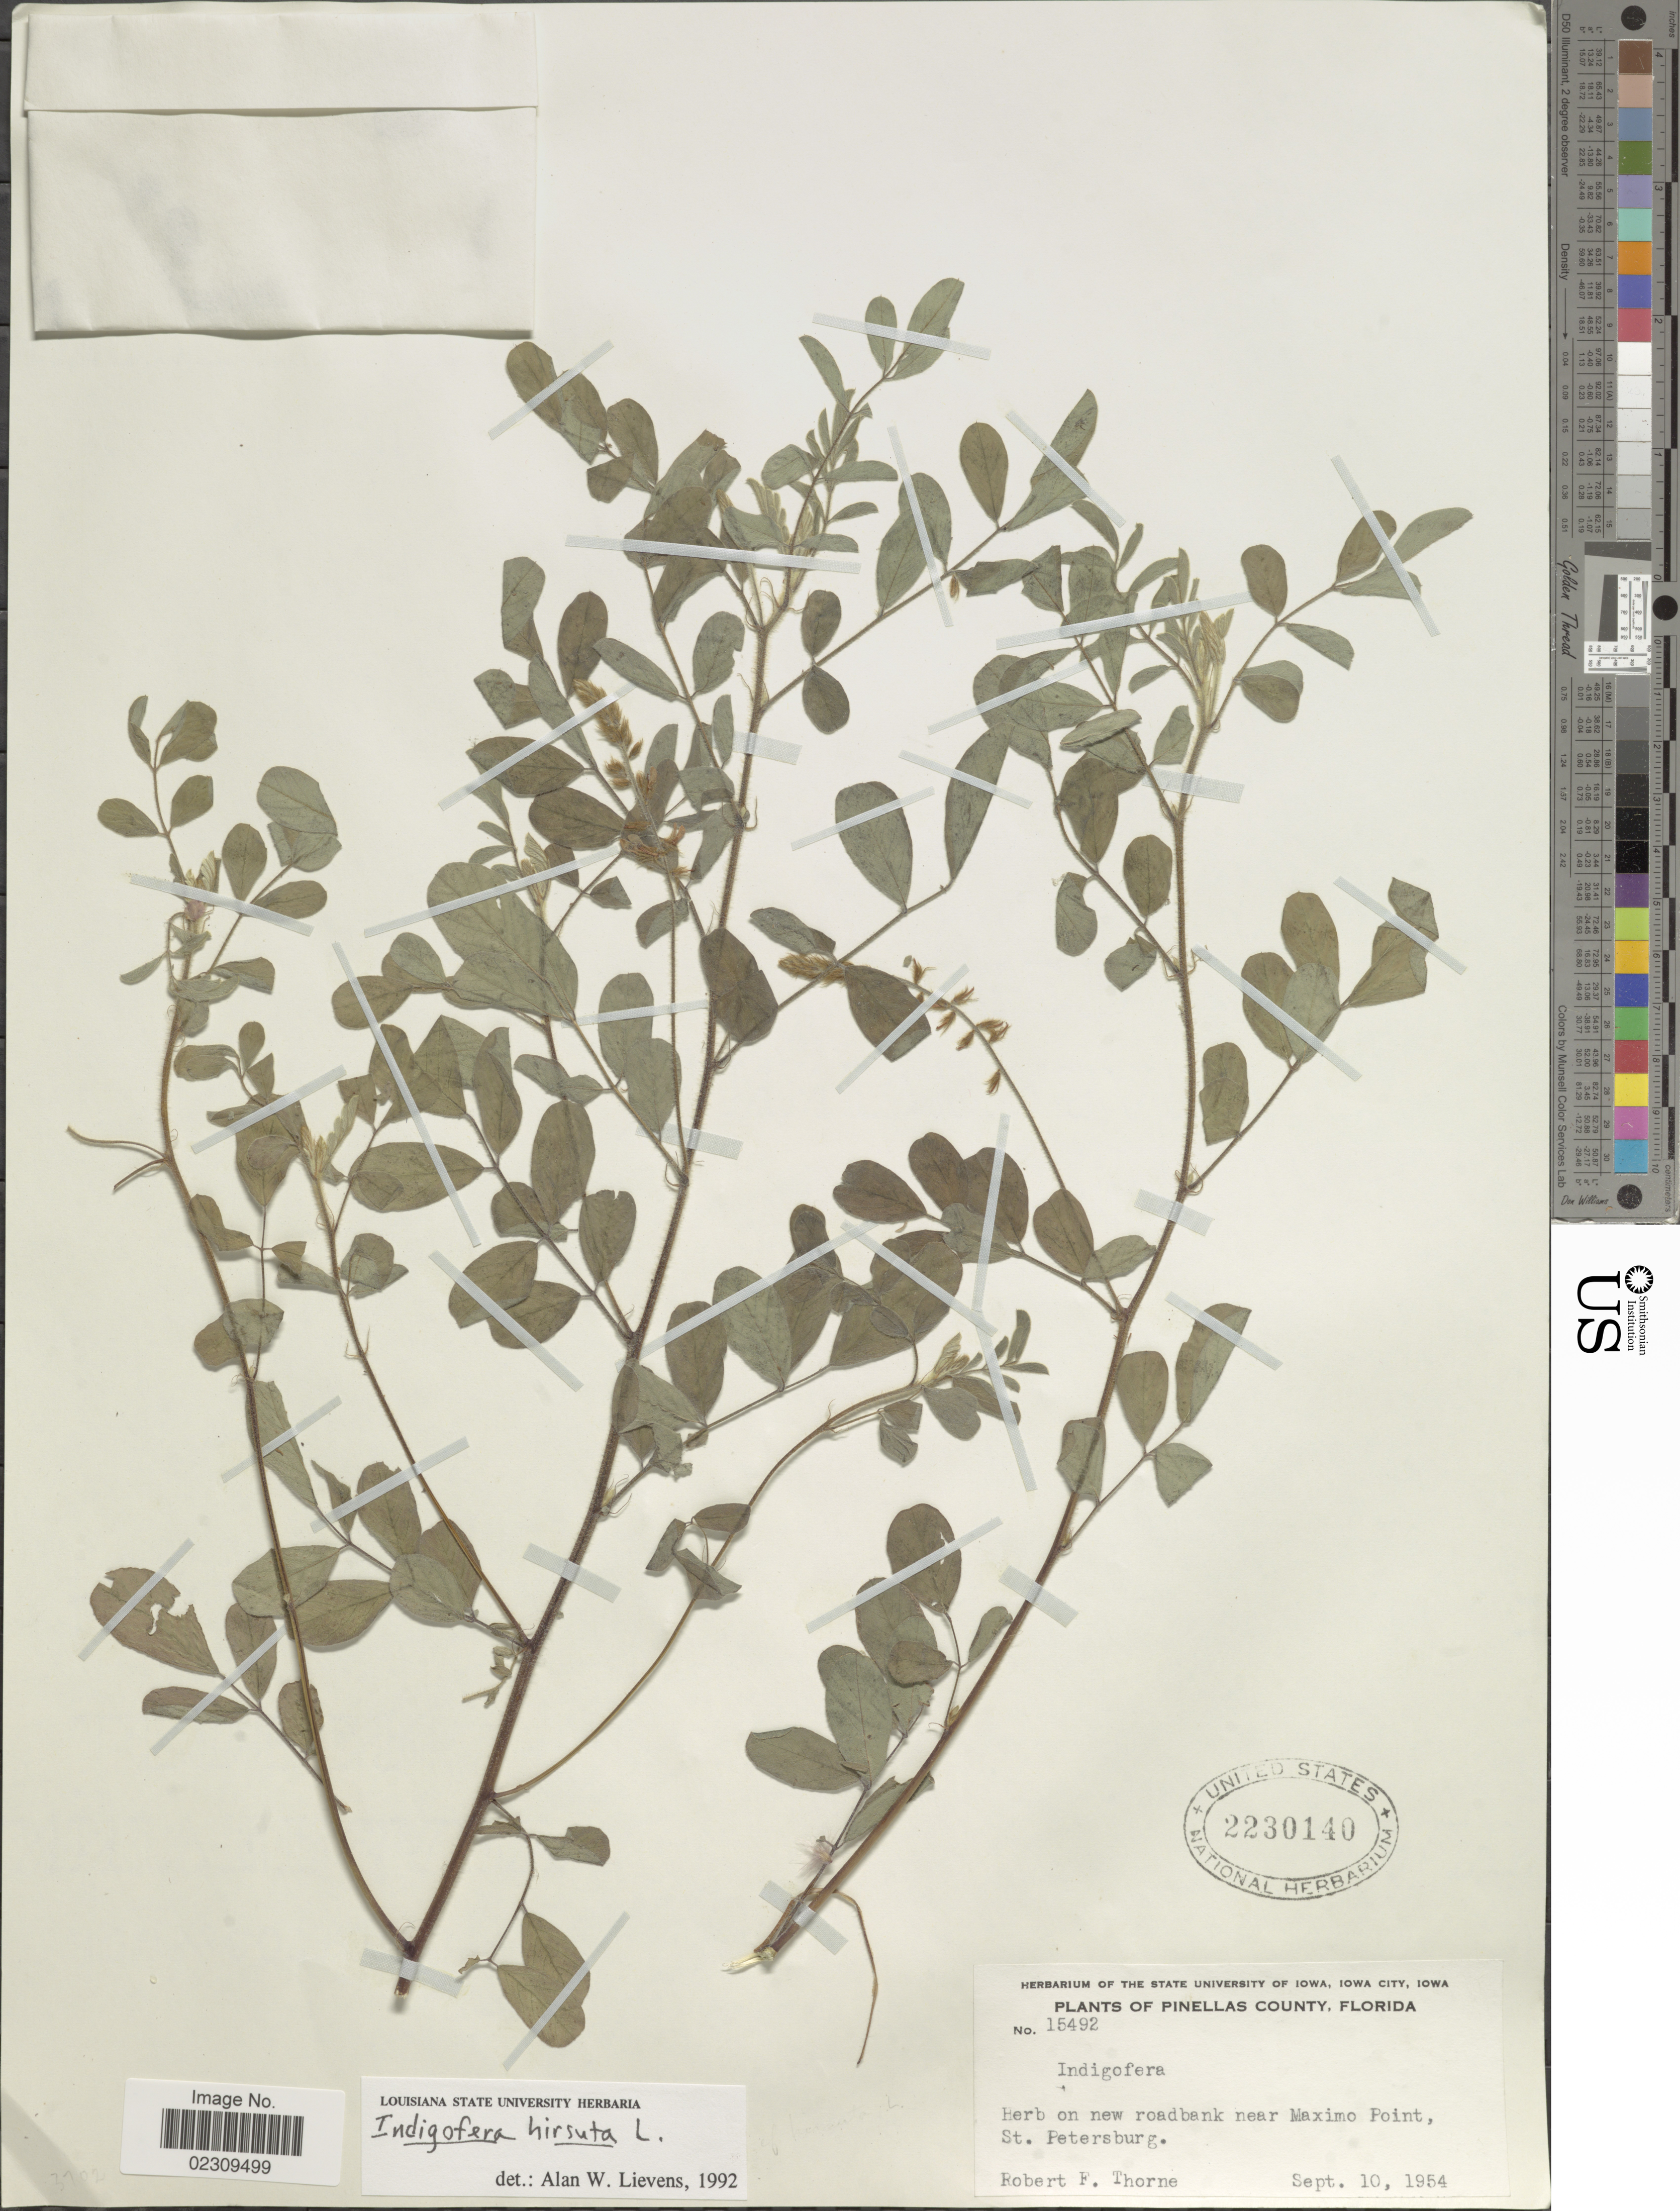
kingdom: Plantae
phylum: Tracheophyta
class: Magnoliopsida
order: Fabales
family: Fabaceae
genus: Indigofera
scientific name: Indigofera hirsuta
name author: L.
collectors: R. F. Thorne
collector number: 15492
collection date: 1954-09-10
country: United States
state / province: Florida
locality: Pinellas County, near Maximo Point, St. Petersburg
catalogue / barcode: US 2230140